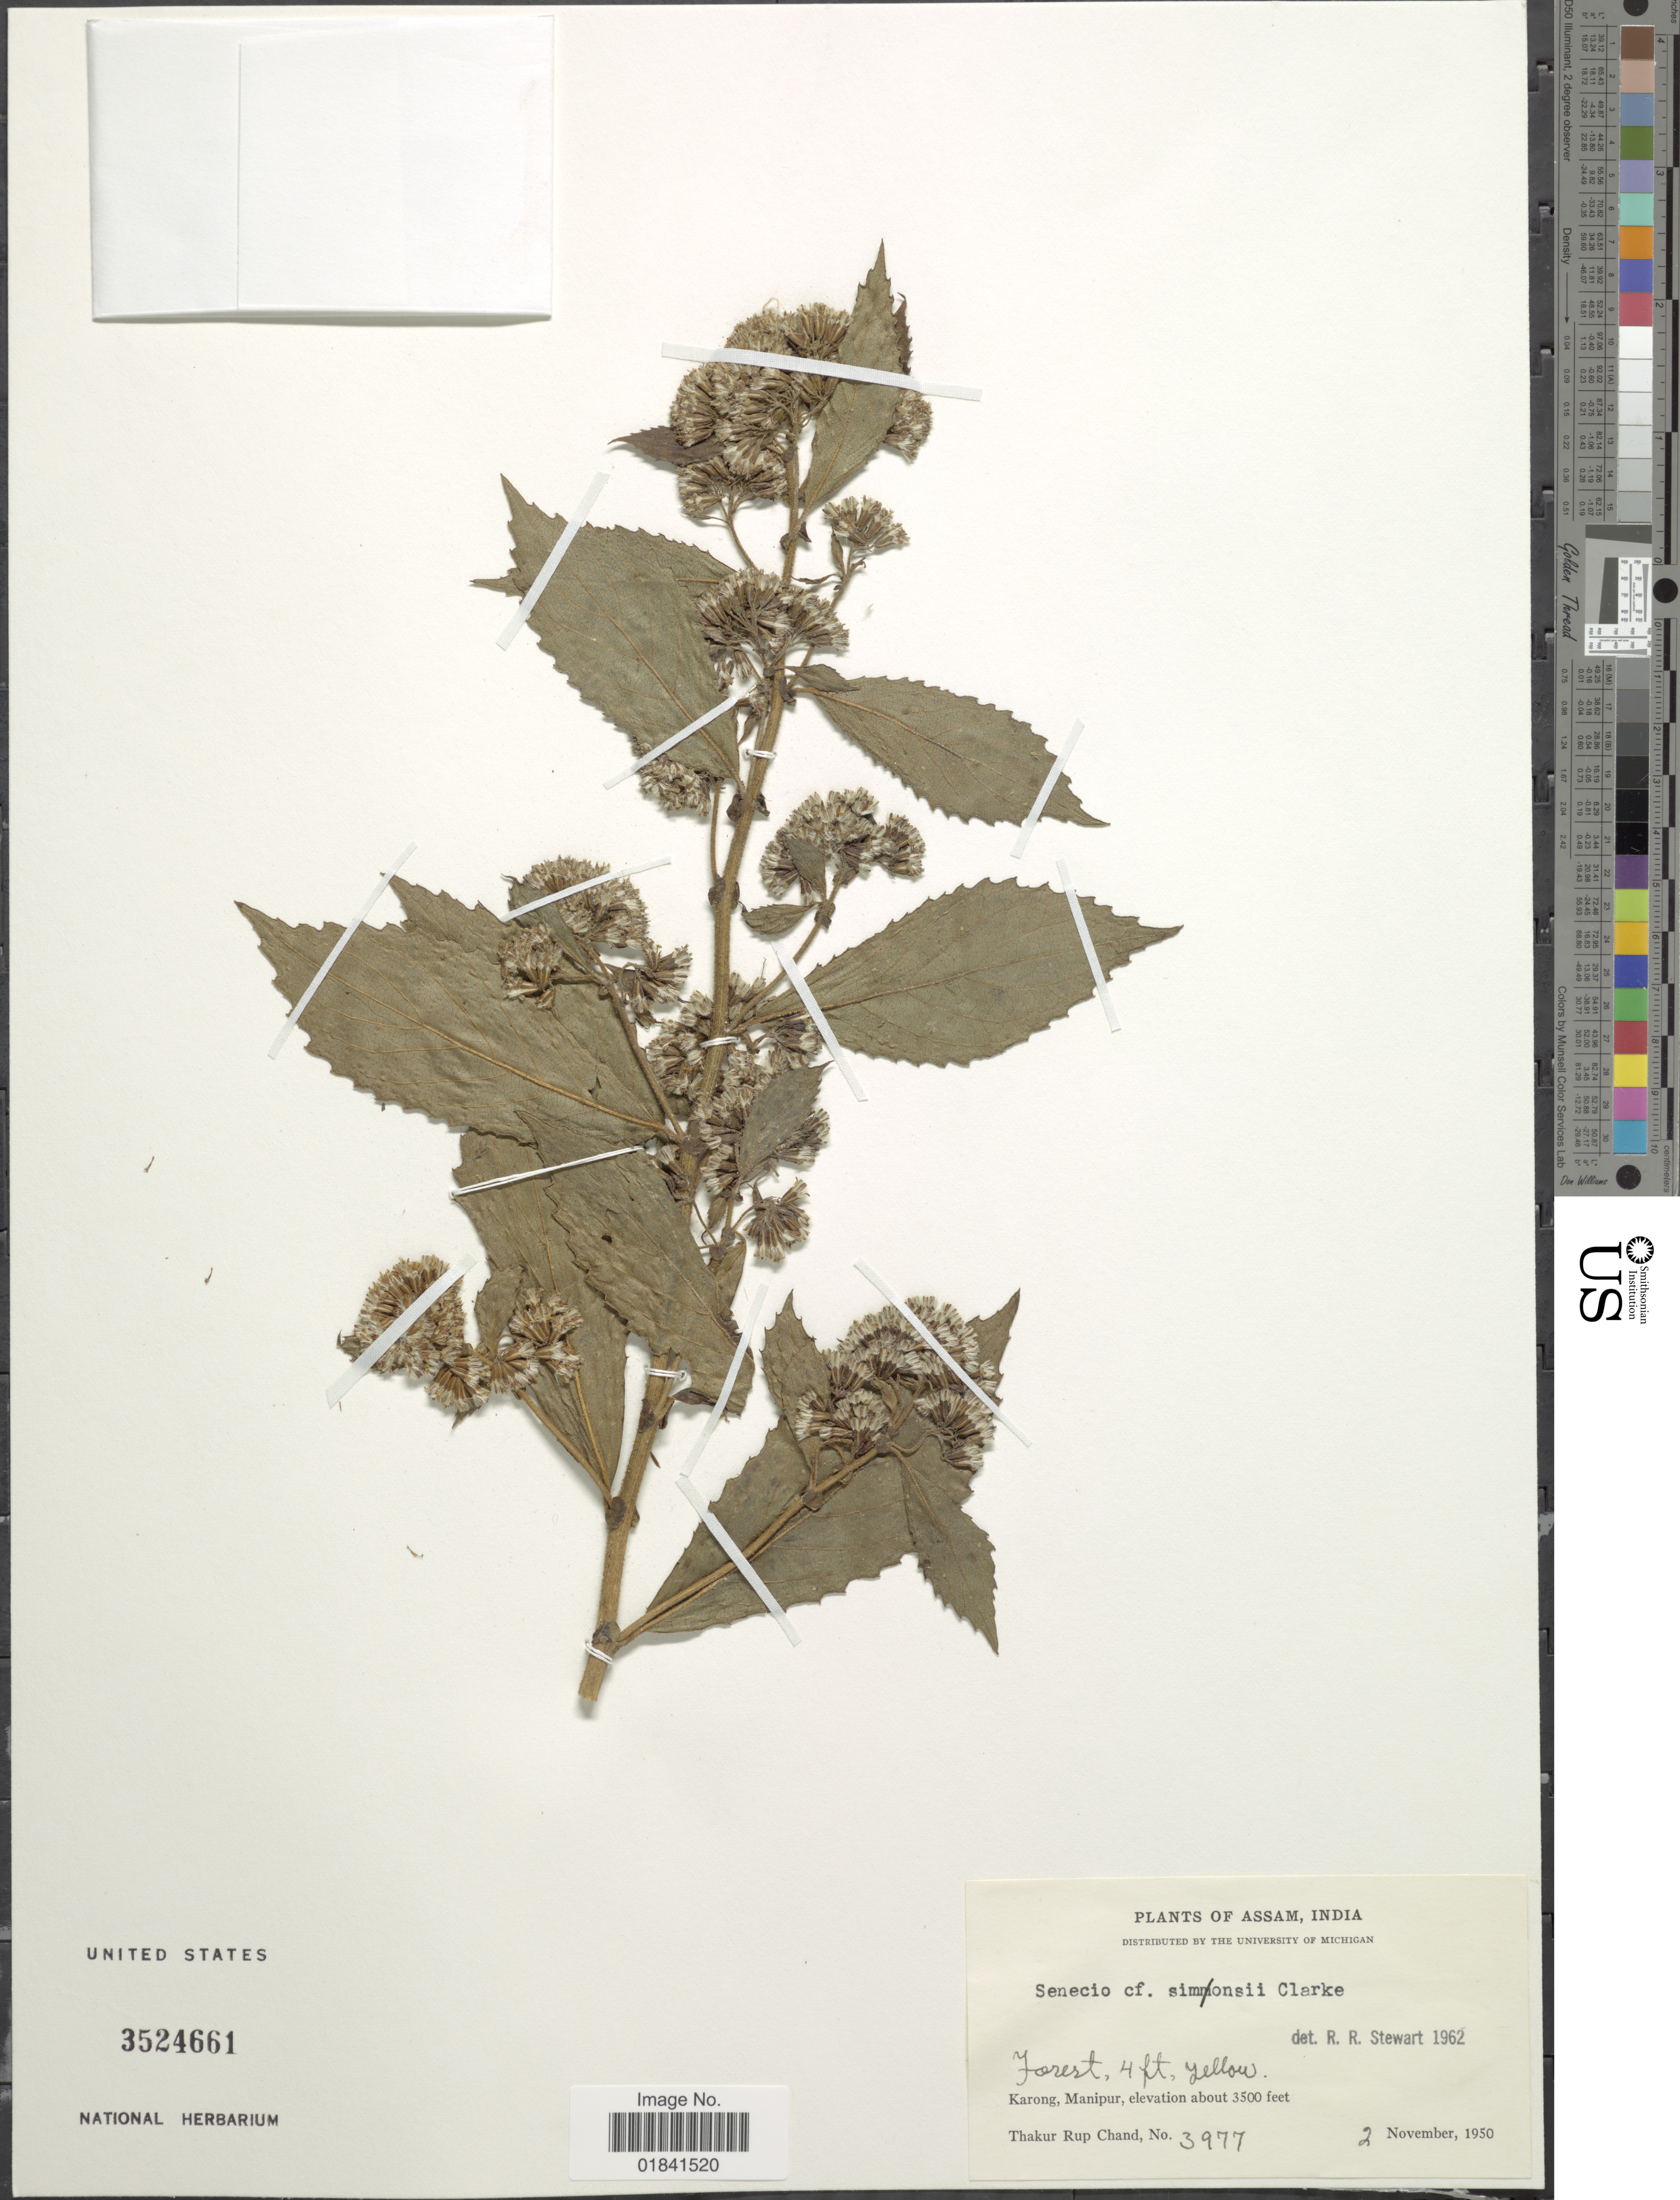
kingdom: Plantae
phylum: Tracheophyta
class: Magnoliopsida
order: Asterales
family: Asteraceae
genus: Senecio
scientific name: Senecio simonsii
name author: Clarke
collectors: T. R. Chand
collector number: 3977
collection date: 1950-11-02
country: India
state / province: Manipur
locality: Karong, Manipur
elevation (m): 1067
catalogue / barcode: US 3524661